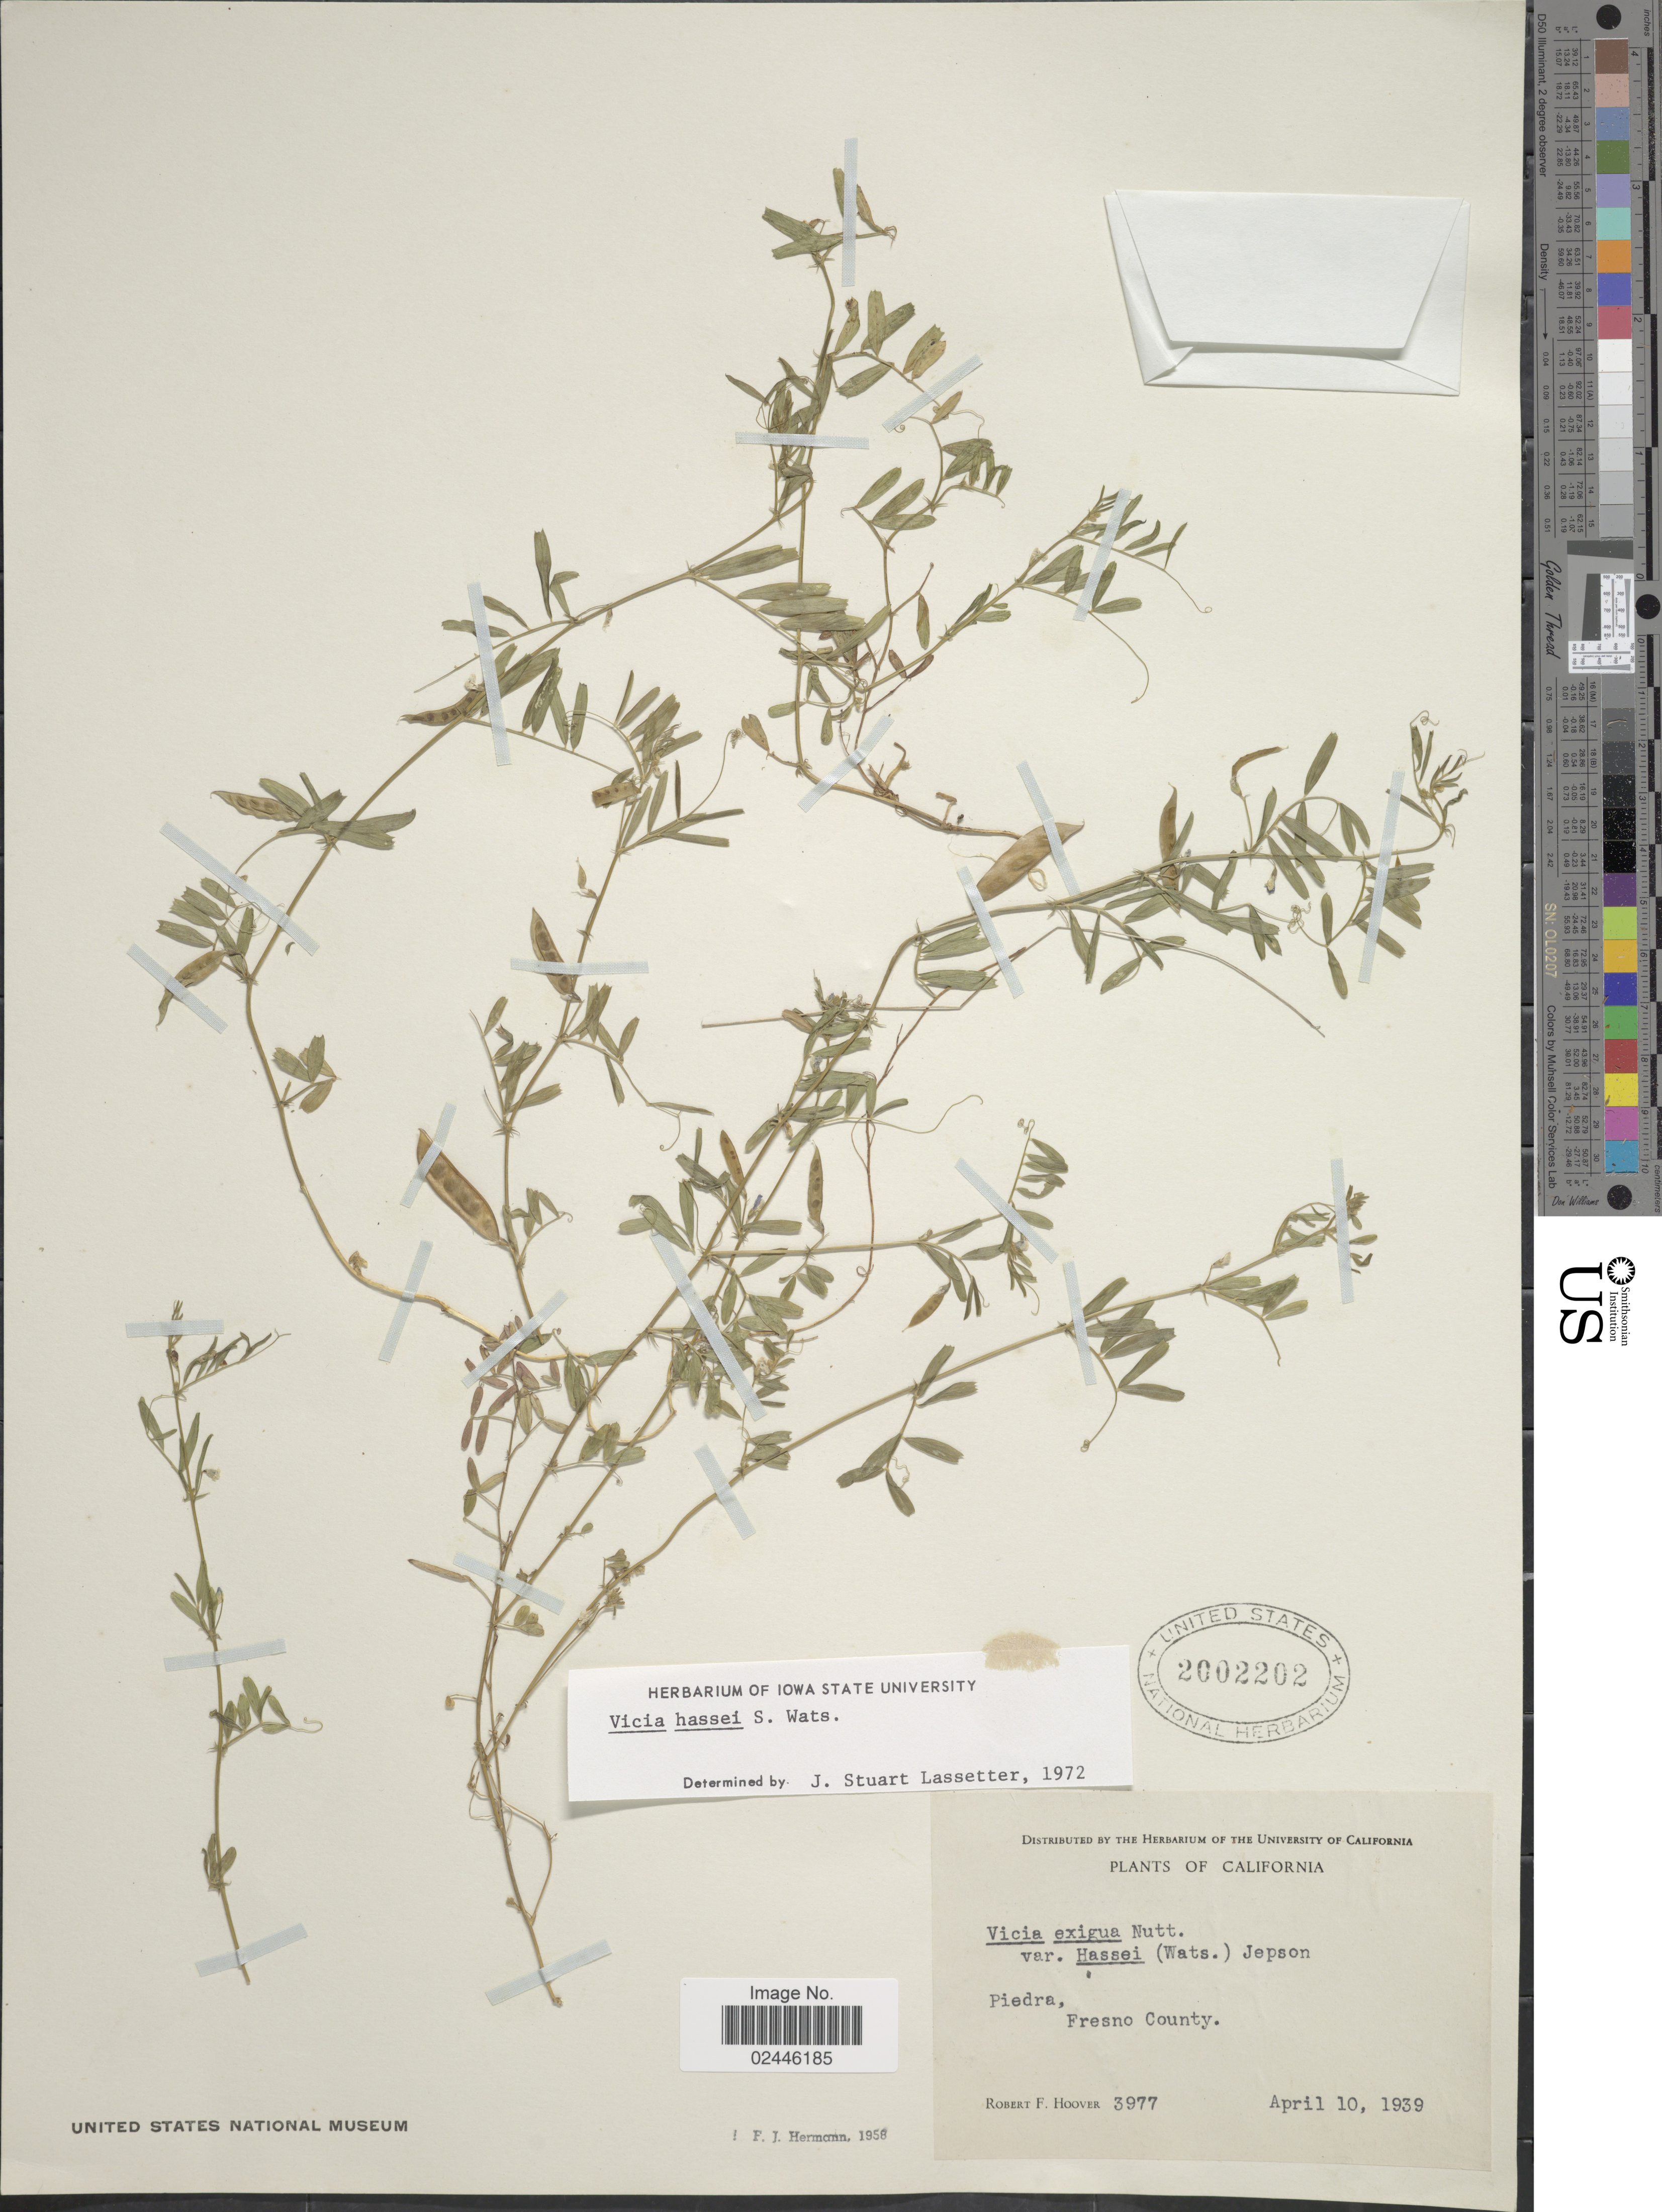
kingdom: Plantae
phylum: Tracheophyta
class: Magnoliopsida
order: Fabales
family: Fabaceae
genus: Vicia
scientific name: Vicia hassei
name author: S. Watson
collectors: R. F. Hoover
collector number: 3977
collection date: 1939-04-10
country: United States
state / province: California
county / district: Fresno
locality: Piedra, Fresno County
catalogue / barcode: US 2002202